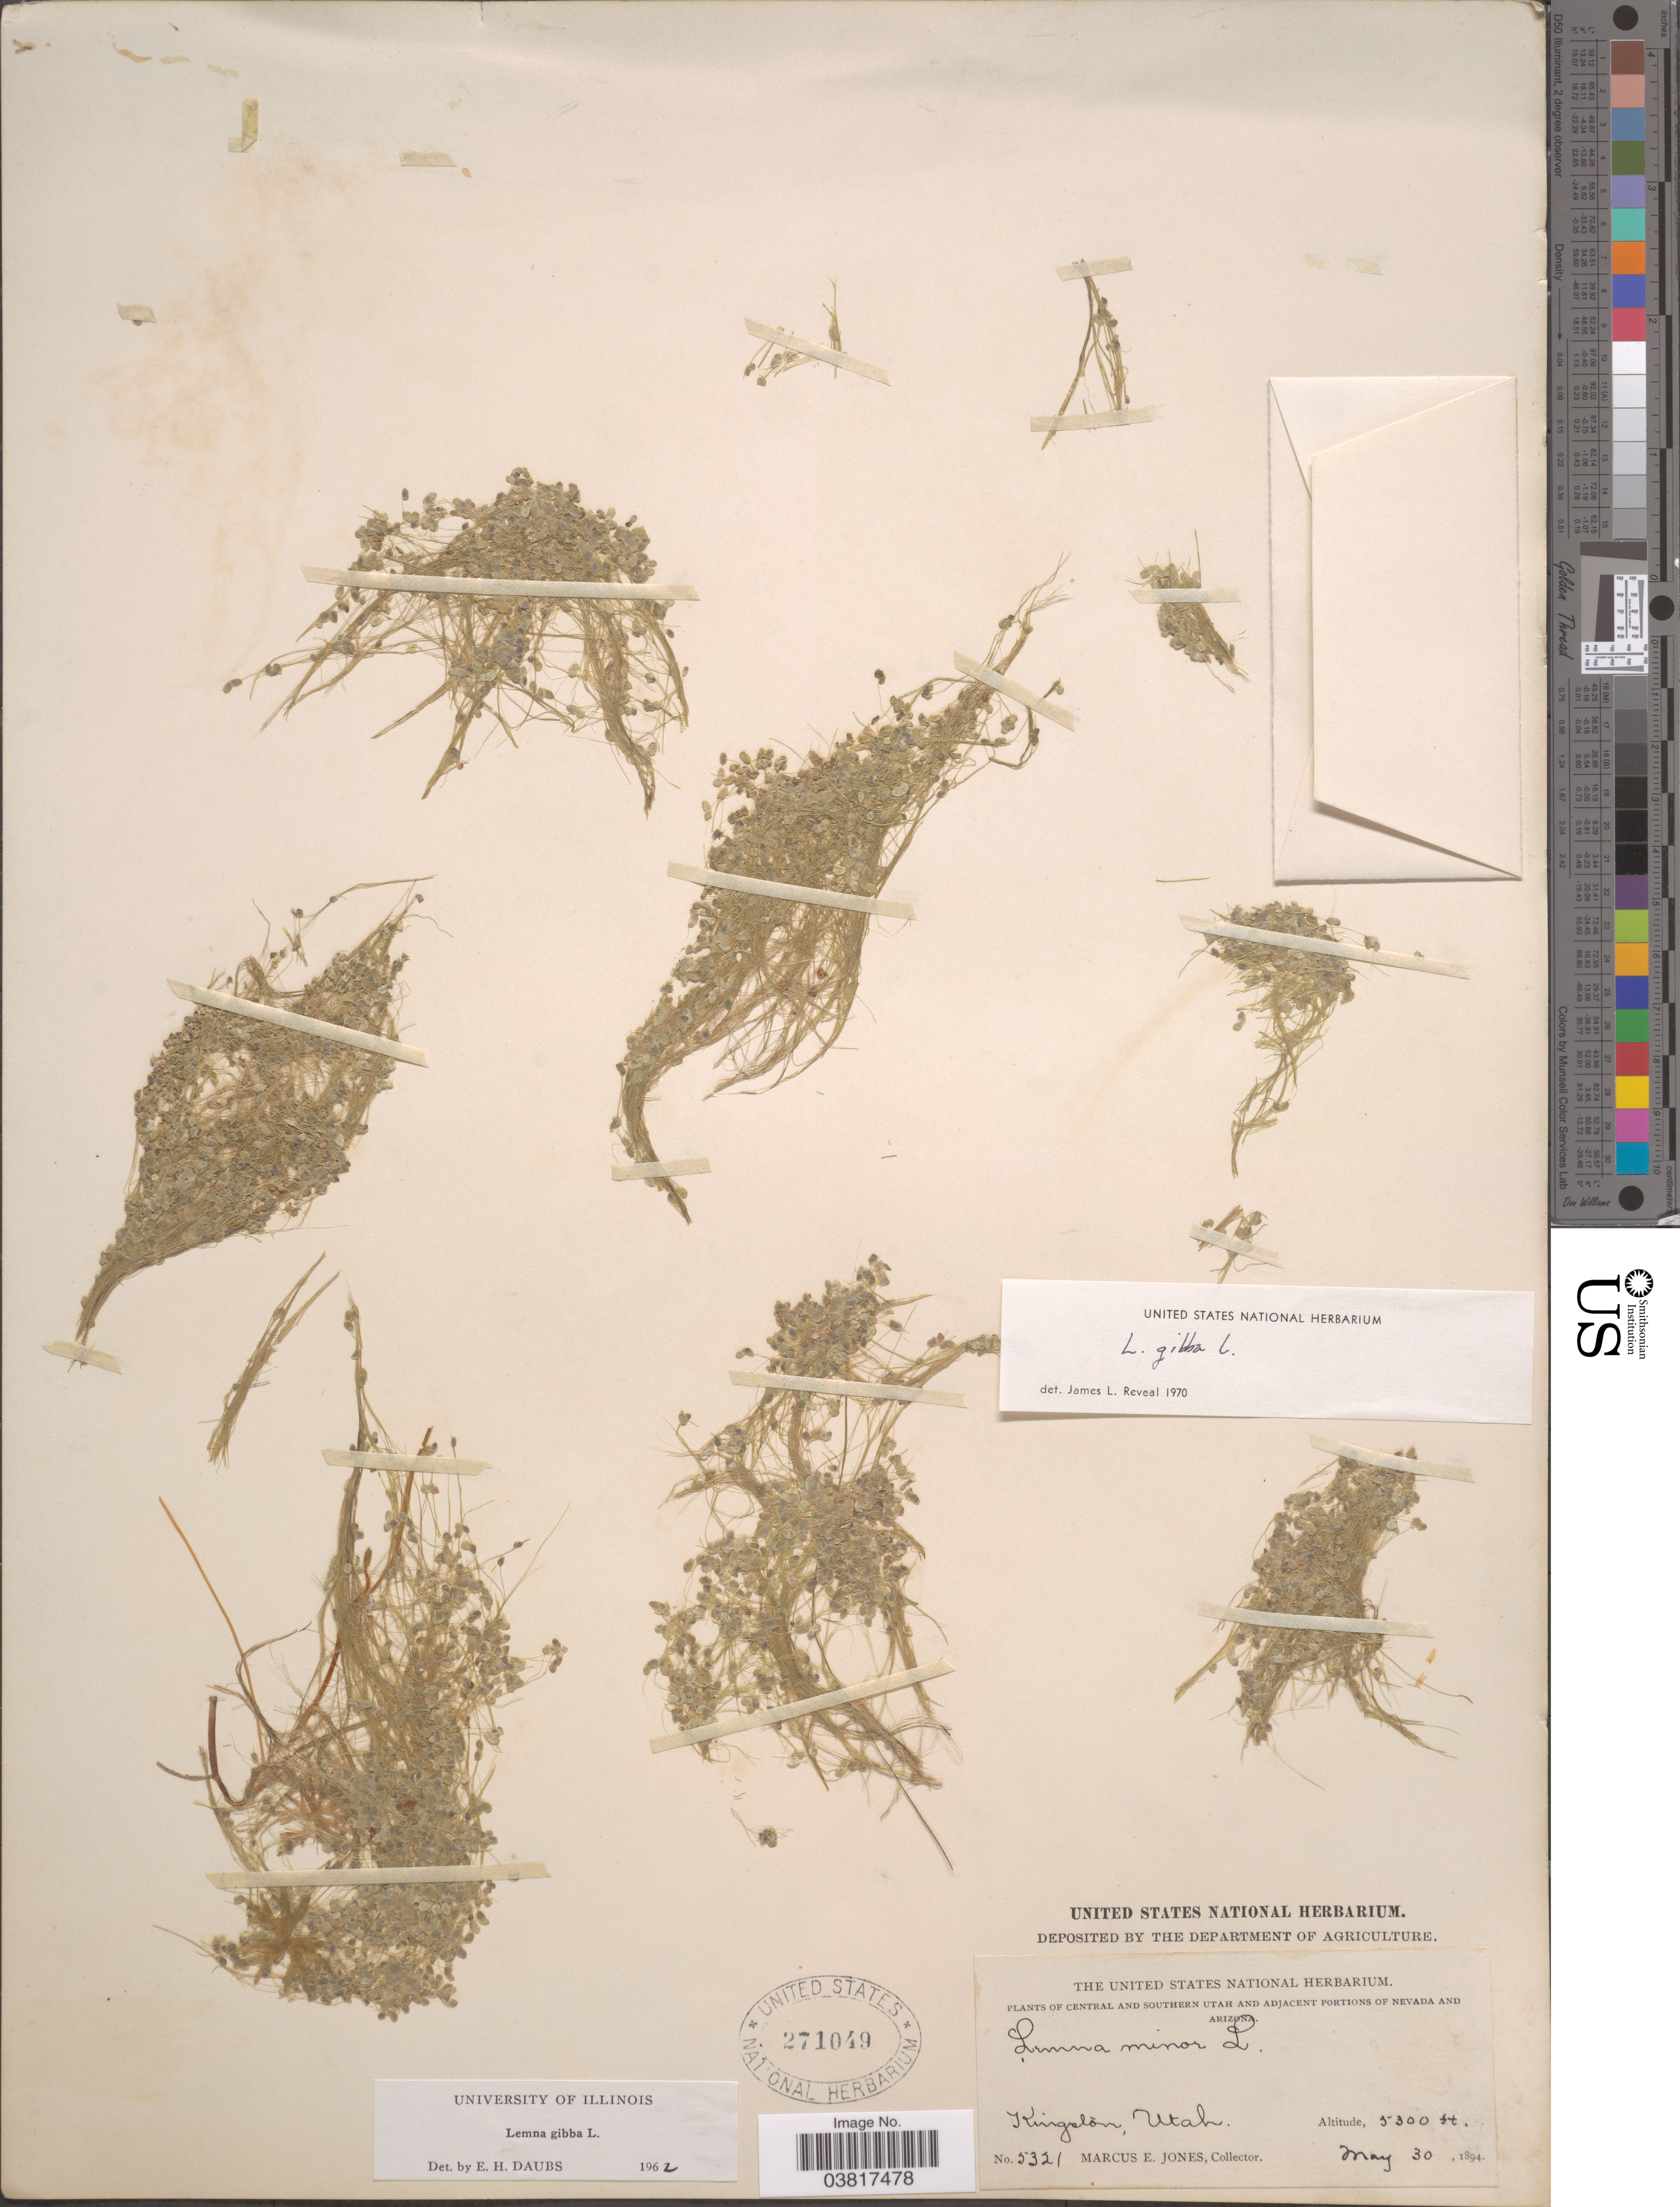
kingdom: Plantae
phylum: Tracheophyta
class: Liliopsida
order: Alismatales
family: Araceae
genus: Lemna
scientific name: Lemna gibba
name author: L.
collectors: M. E. Jones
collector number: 5321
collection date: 1894-05-30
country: United States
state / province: Utah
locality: Central and Southern Utah. Kingston.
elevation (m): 1615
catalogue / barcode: US 271049